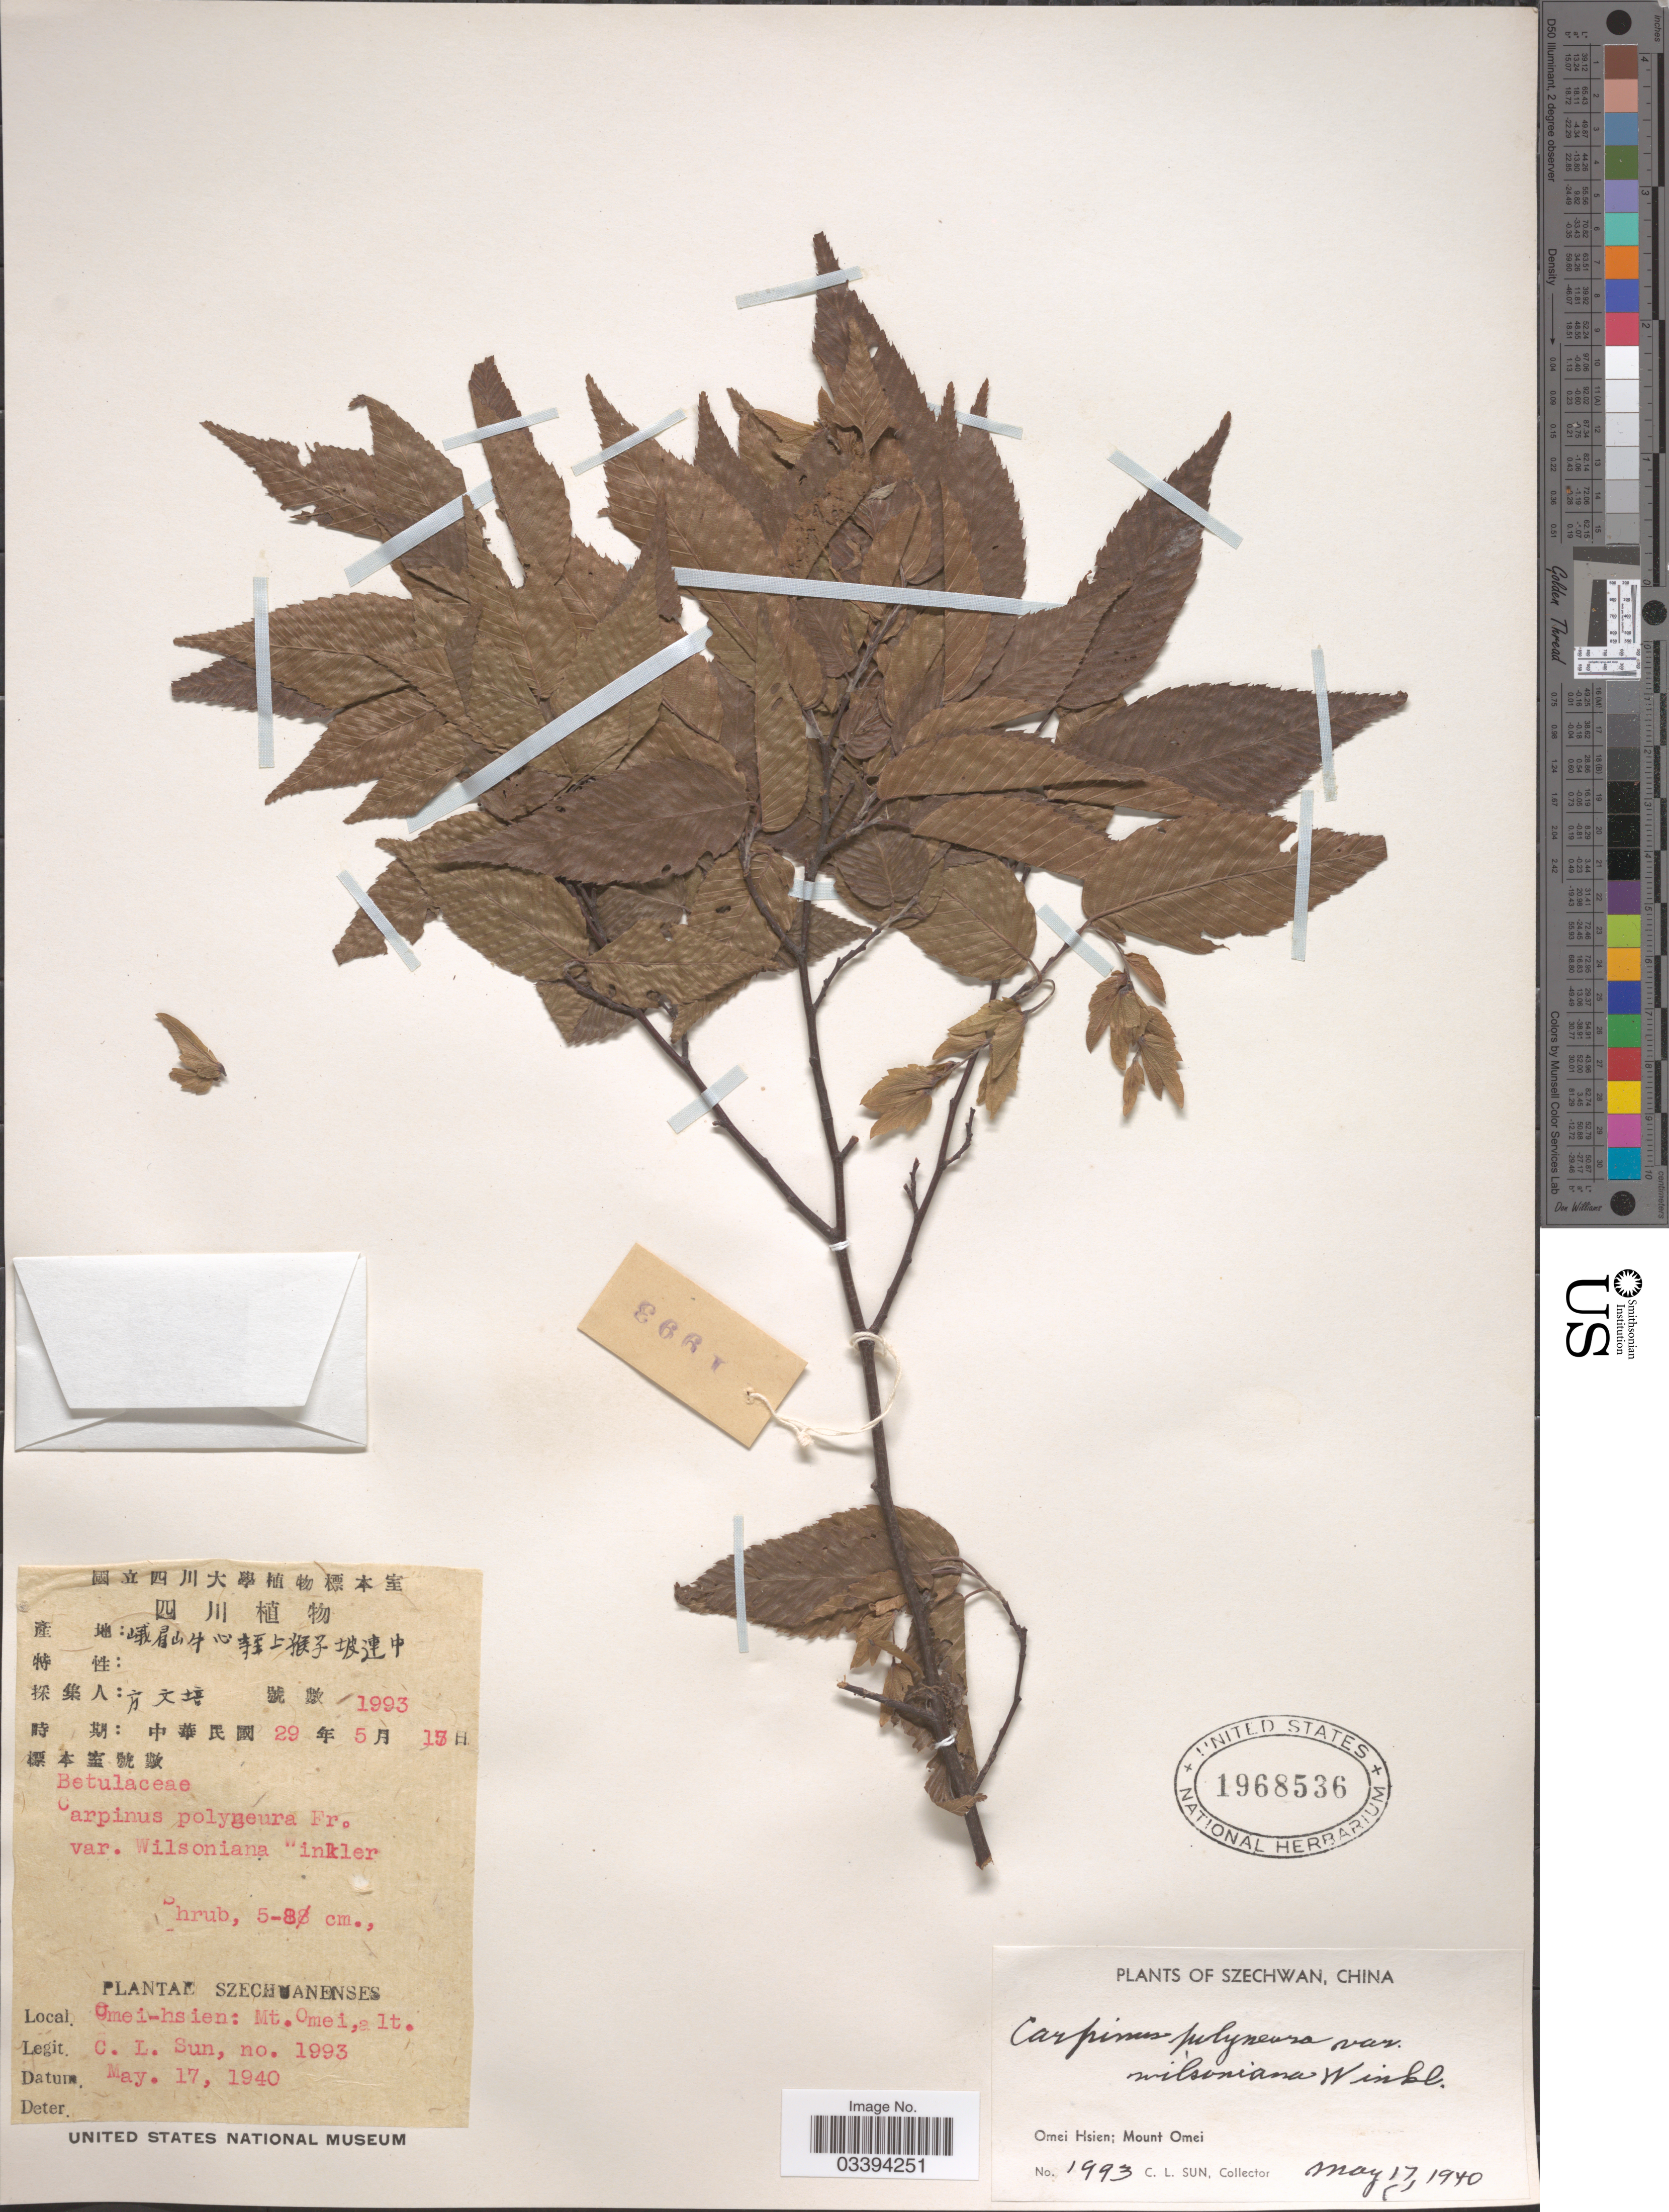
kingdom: Plantae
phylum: Tracheophyta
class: Magnoliopsida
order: Fagales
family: Betulaceae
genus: Carpinus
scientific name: Carpinus polyneura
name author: Franch.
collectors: C. Sun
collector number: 1993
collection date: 1940-05-17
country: China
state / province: Sichuan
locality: Szechwan. Omei Hsien; Mount Omei.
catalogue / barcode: US 1968536